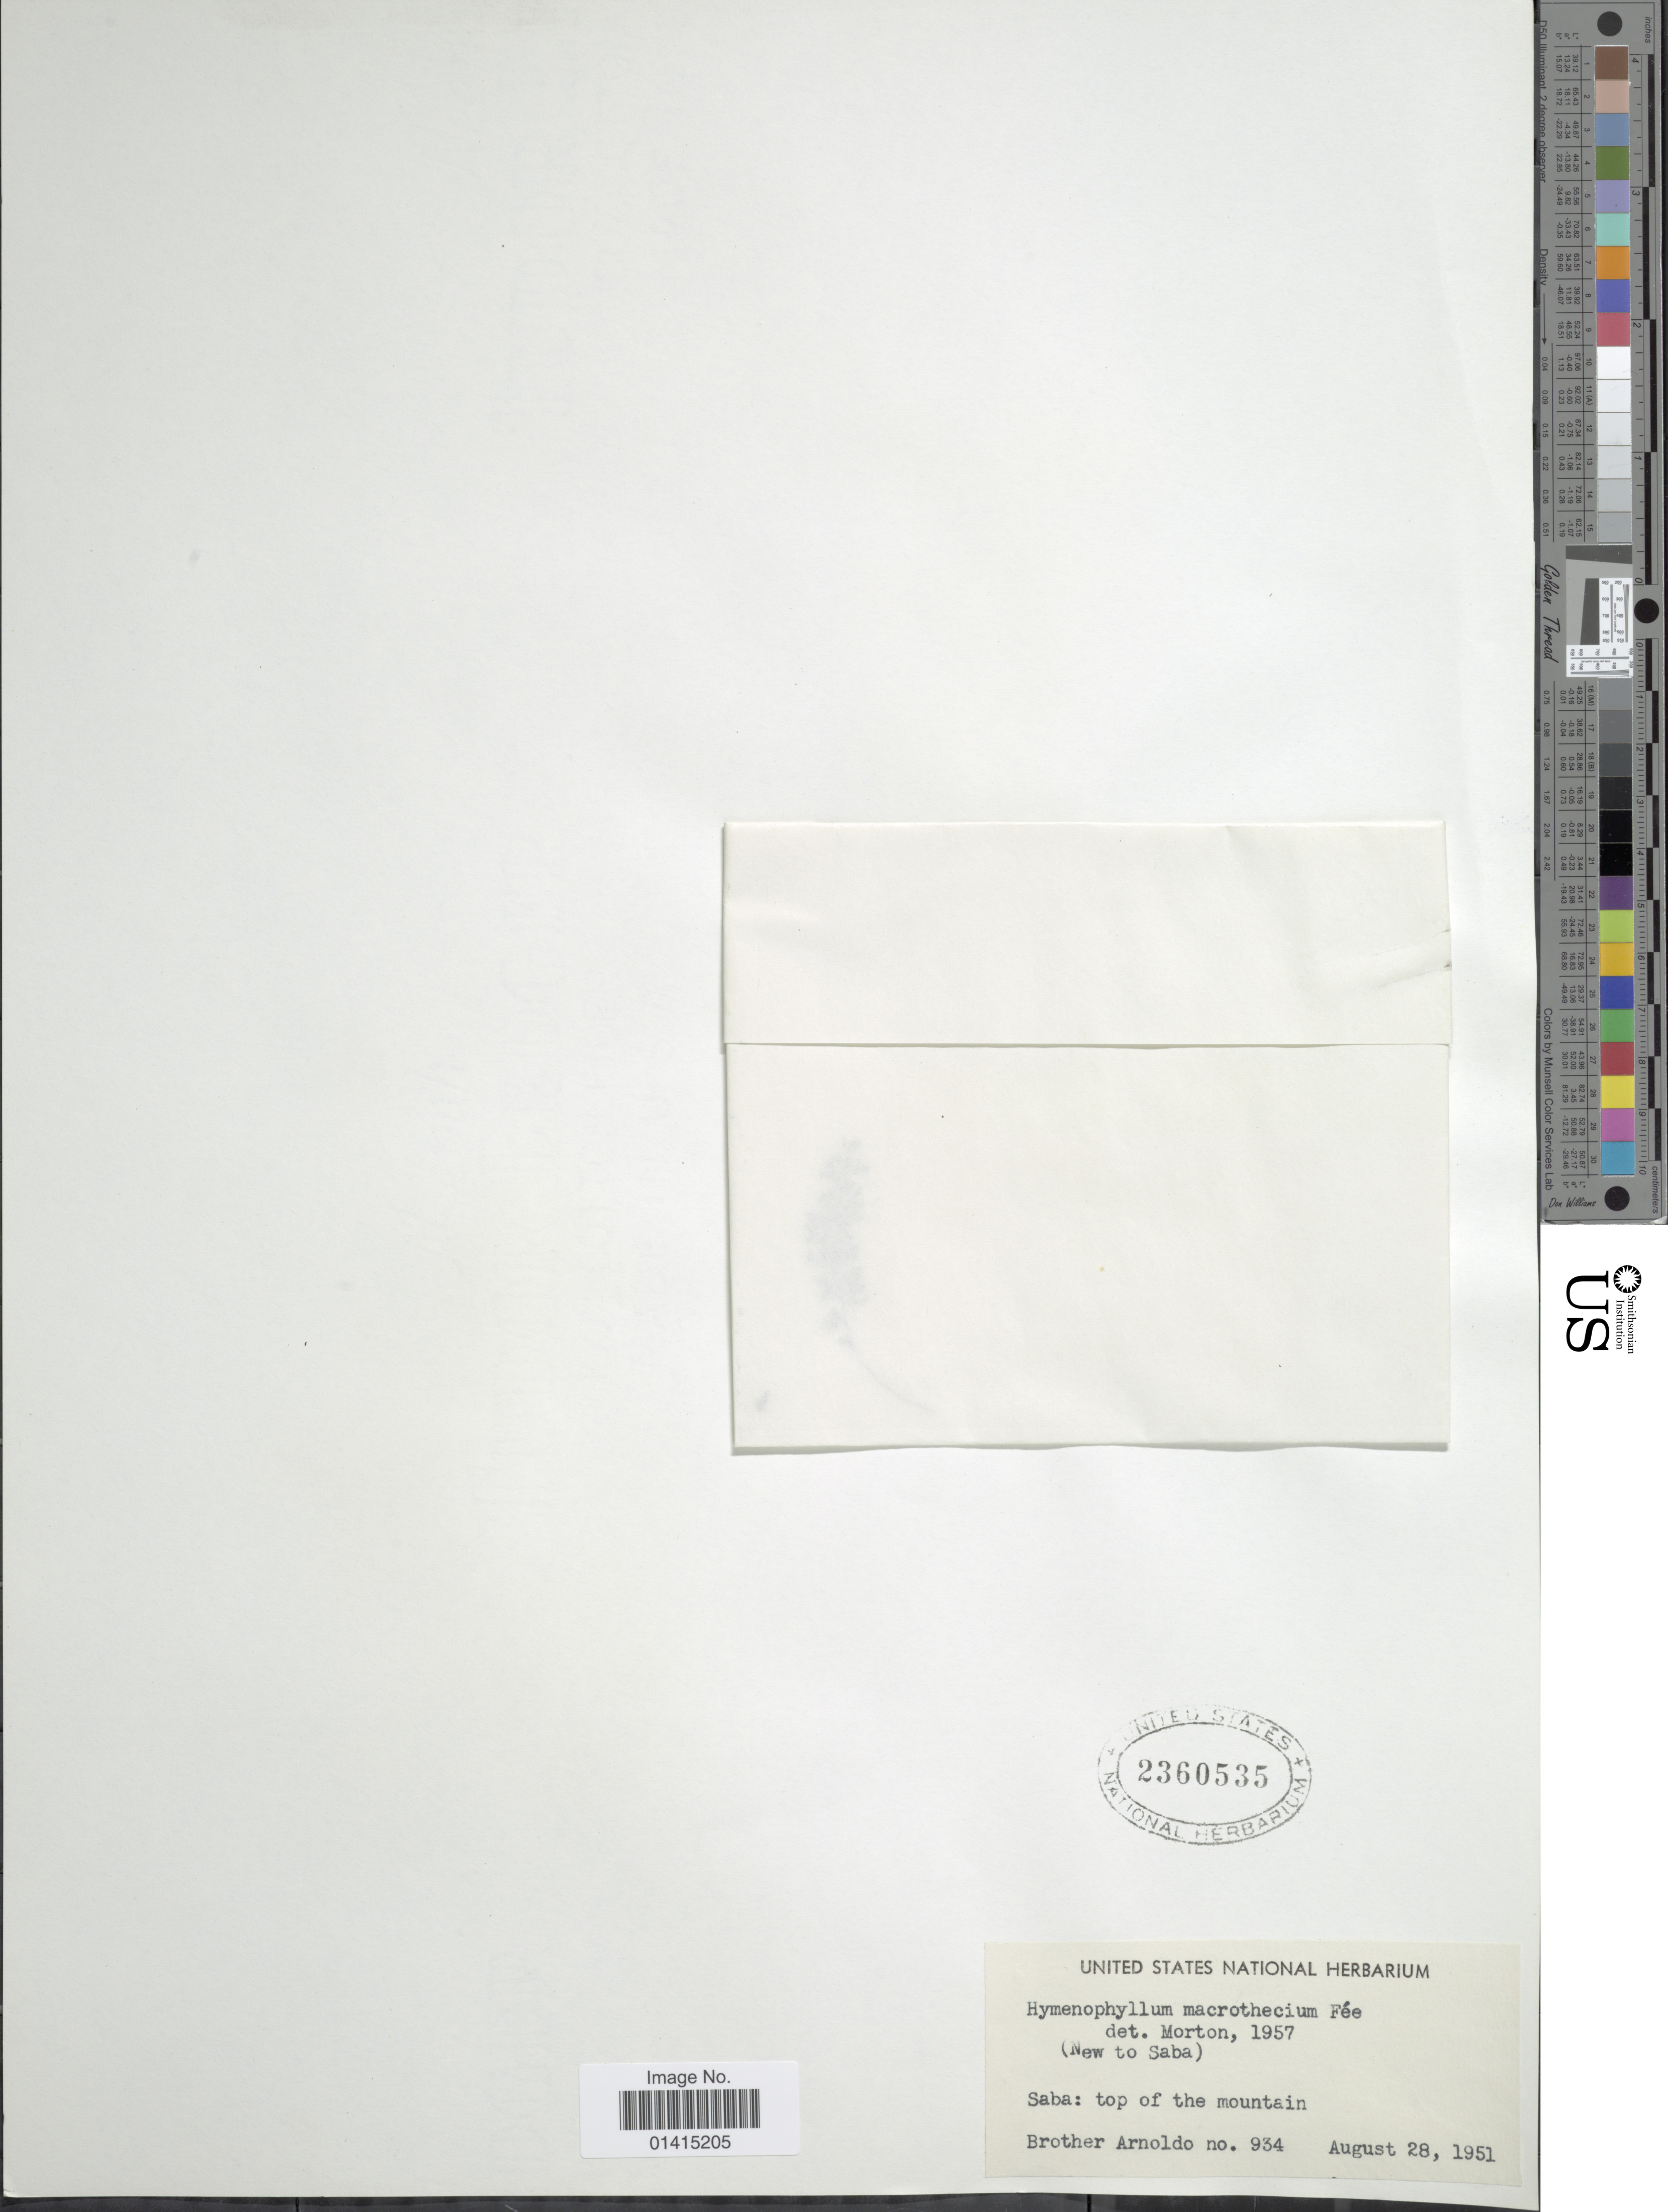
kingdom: Plantae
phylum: Tracheophyta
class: Polypodiopsida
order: Hymenophyllales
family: Hymenophyllaceae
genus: Hymenophyllum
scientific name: Hymenophyllum macrothecum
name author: Fée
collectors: N. Arnoldo-Broeders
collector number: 934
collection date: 1951-08-28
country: Netherlands Antilles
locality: Saba: top of the mountain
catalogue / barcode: US 2360535